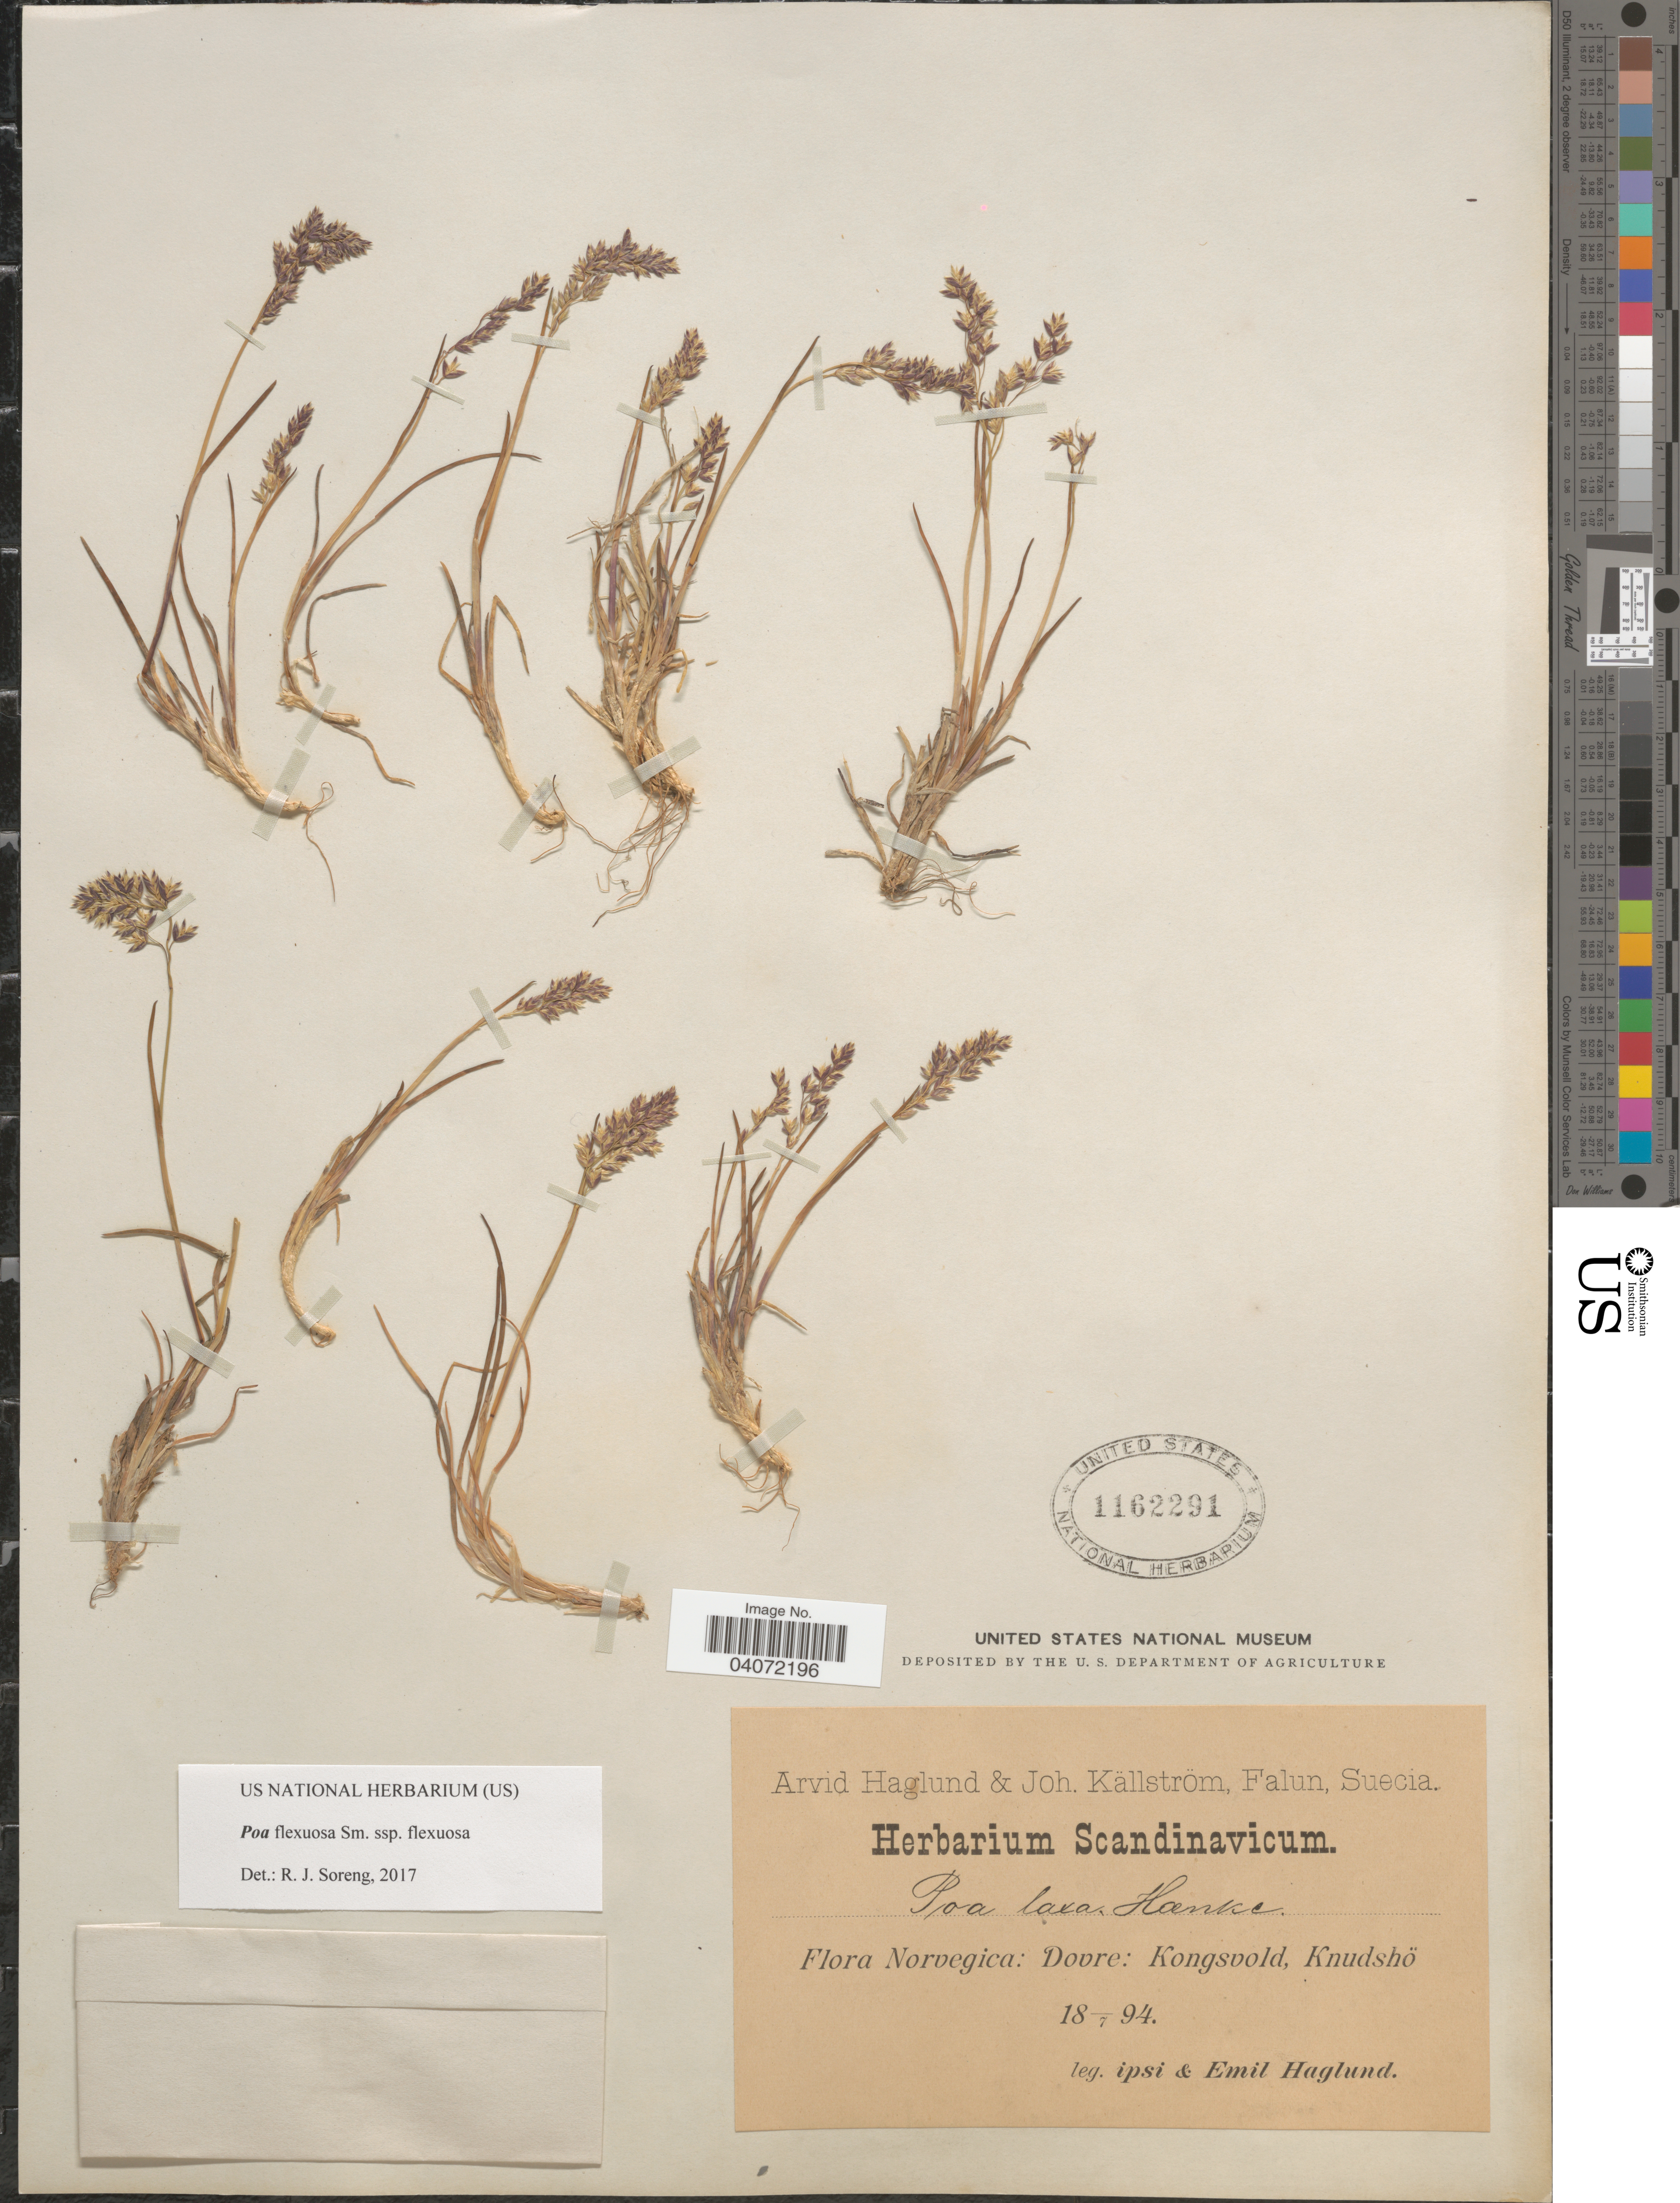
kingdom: Plantae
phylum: Tracheophyta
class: Liliopsida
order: Poales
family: Poaceae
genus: Poa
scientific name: Poa flexuosa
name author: Muhl.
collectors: A. Haglund, J. Källström & E. Haglund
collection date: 1894-07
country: Norway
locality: Norvegica: Dovre: Kongsvold, Knudshö.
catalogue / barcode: US 1162291